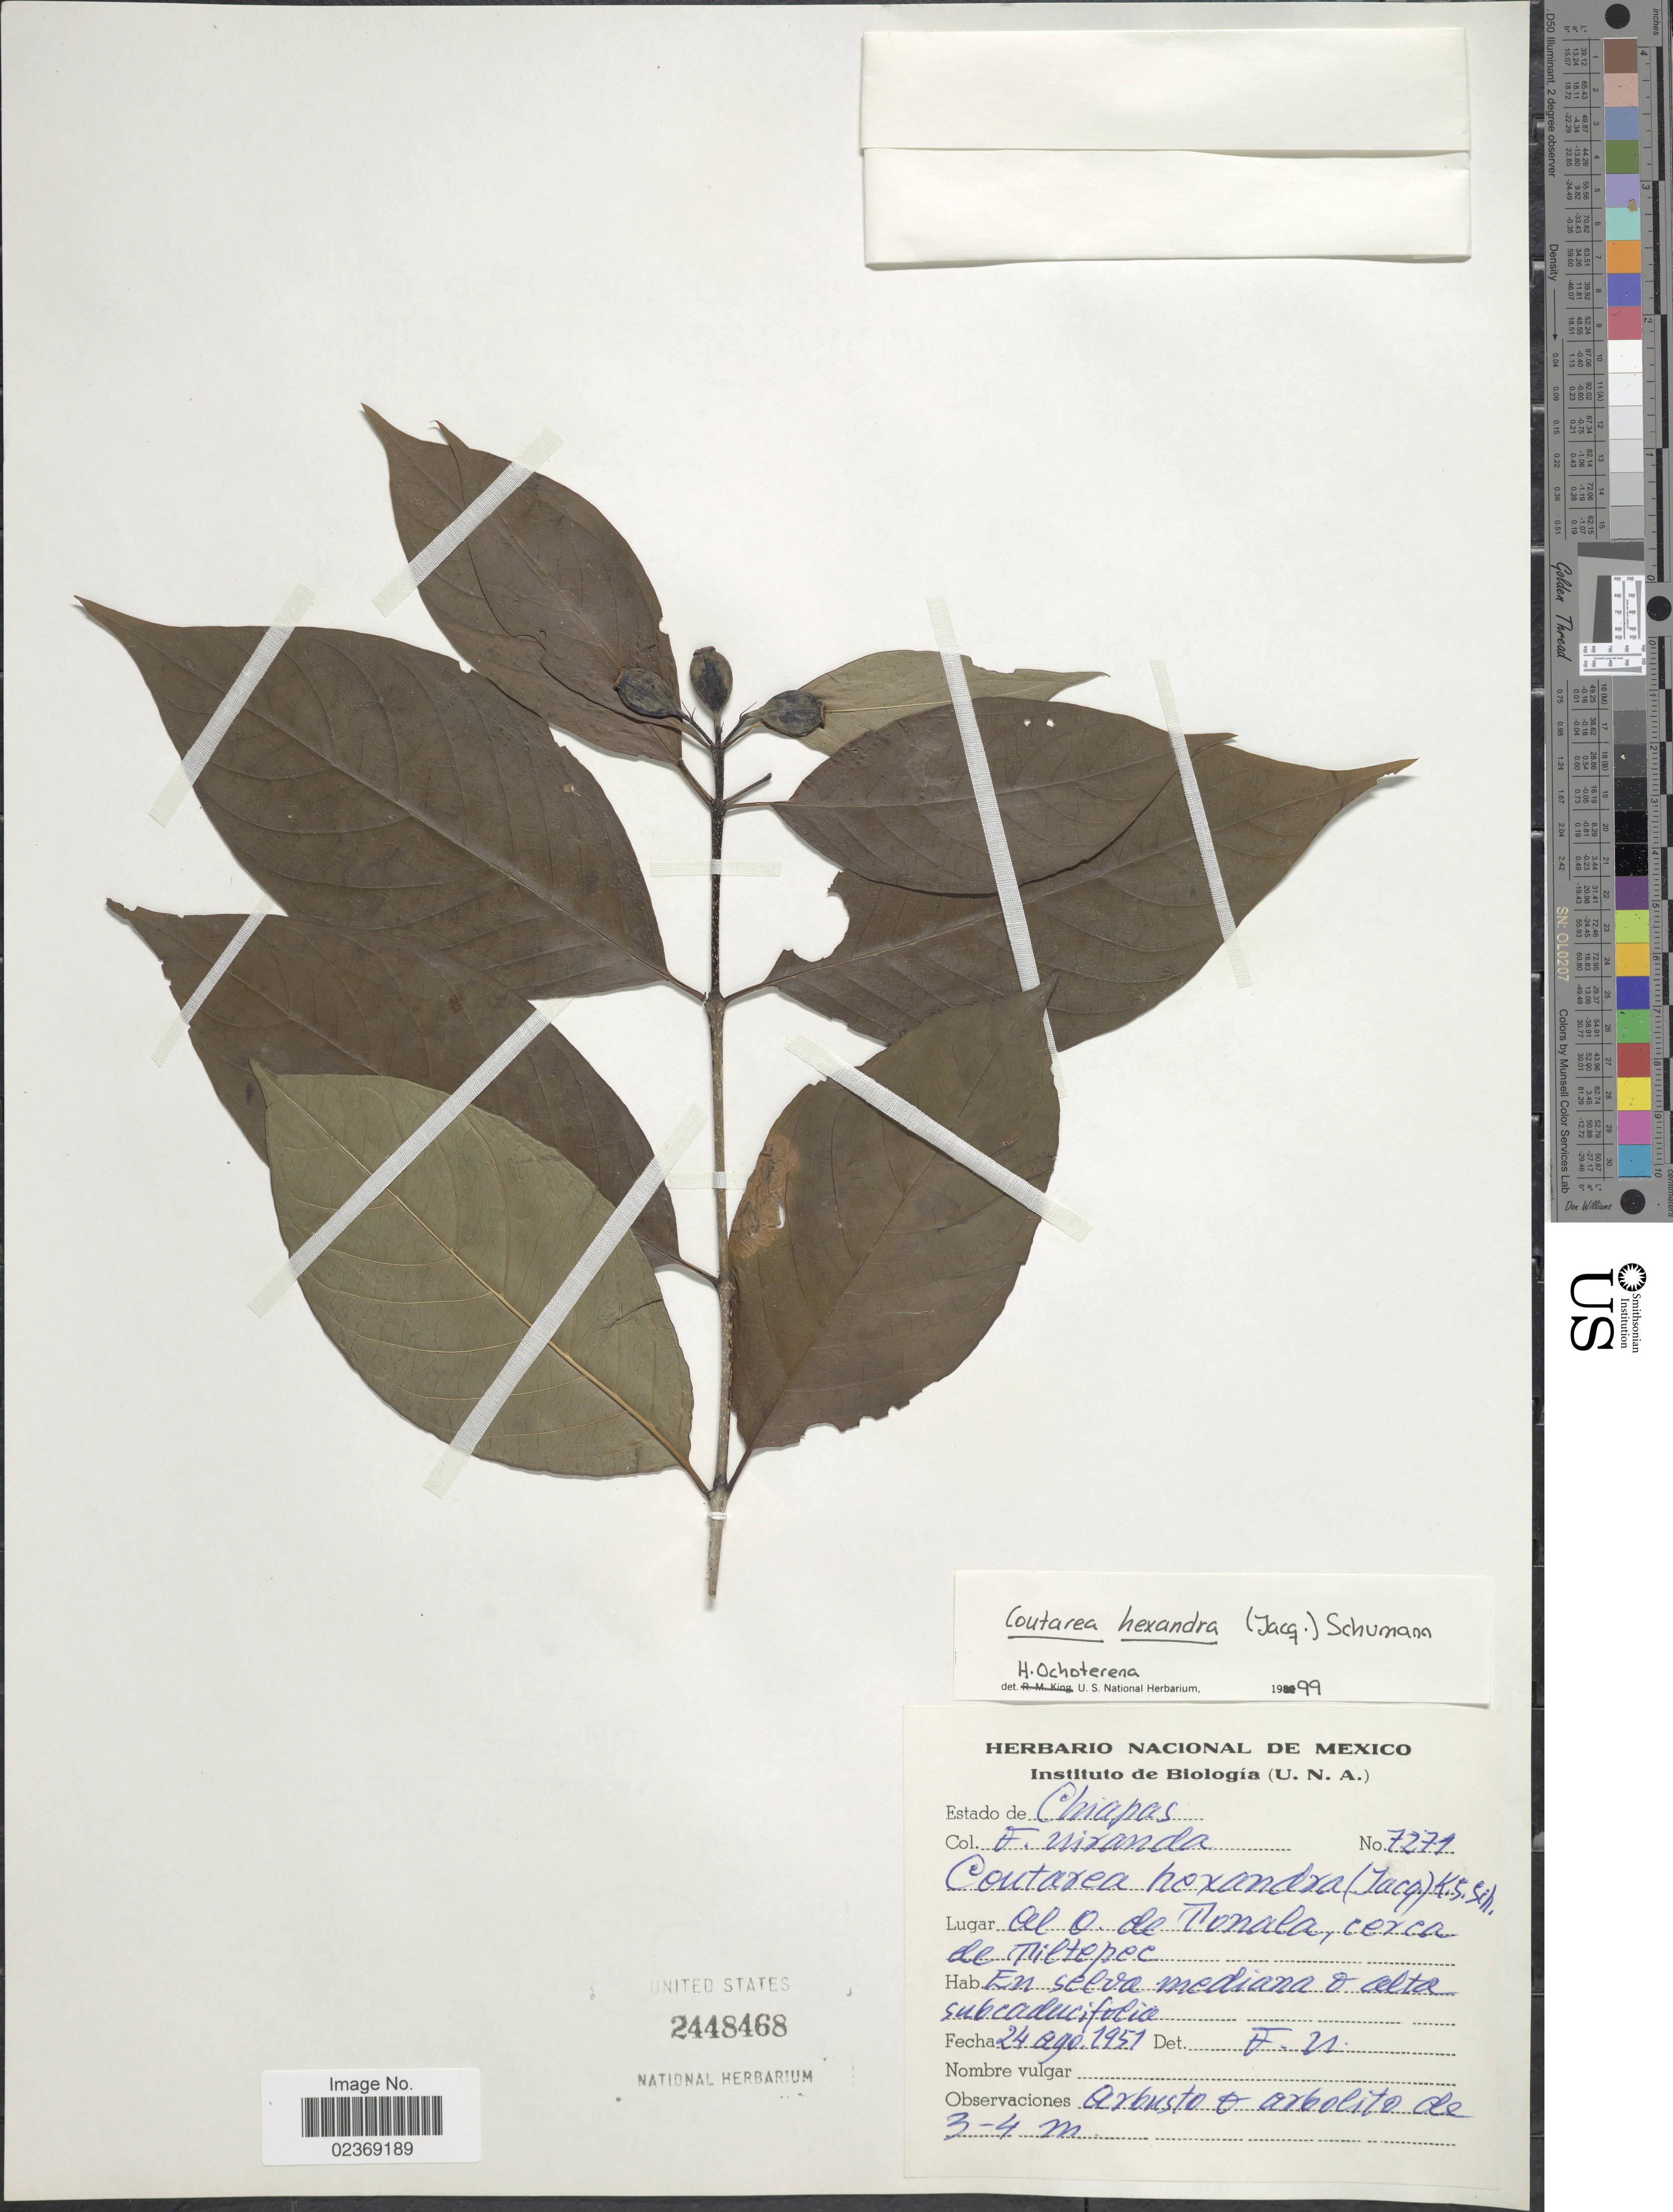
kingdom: Plantae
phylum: Tracheophyta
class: Magnoliopsida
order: Gentianales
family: Rubiaceae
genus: Coutarea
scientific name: Coutarea hexandra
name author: (Jacq.) K. Schum.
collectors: F. Miranda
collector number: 7271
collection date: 1951-08-24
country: Mexico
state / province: Chiapas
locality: Al O. de Tonala, cerca de Tiltepec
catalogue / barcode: US 2448468